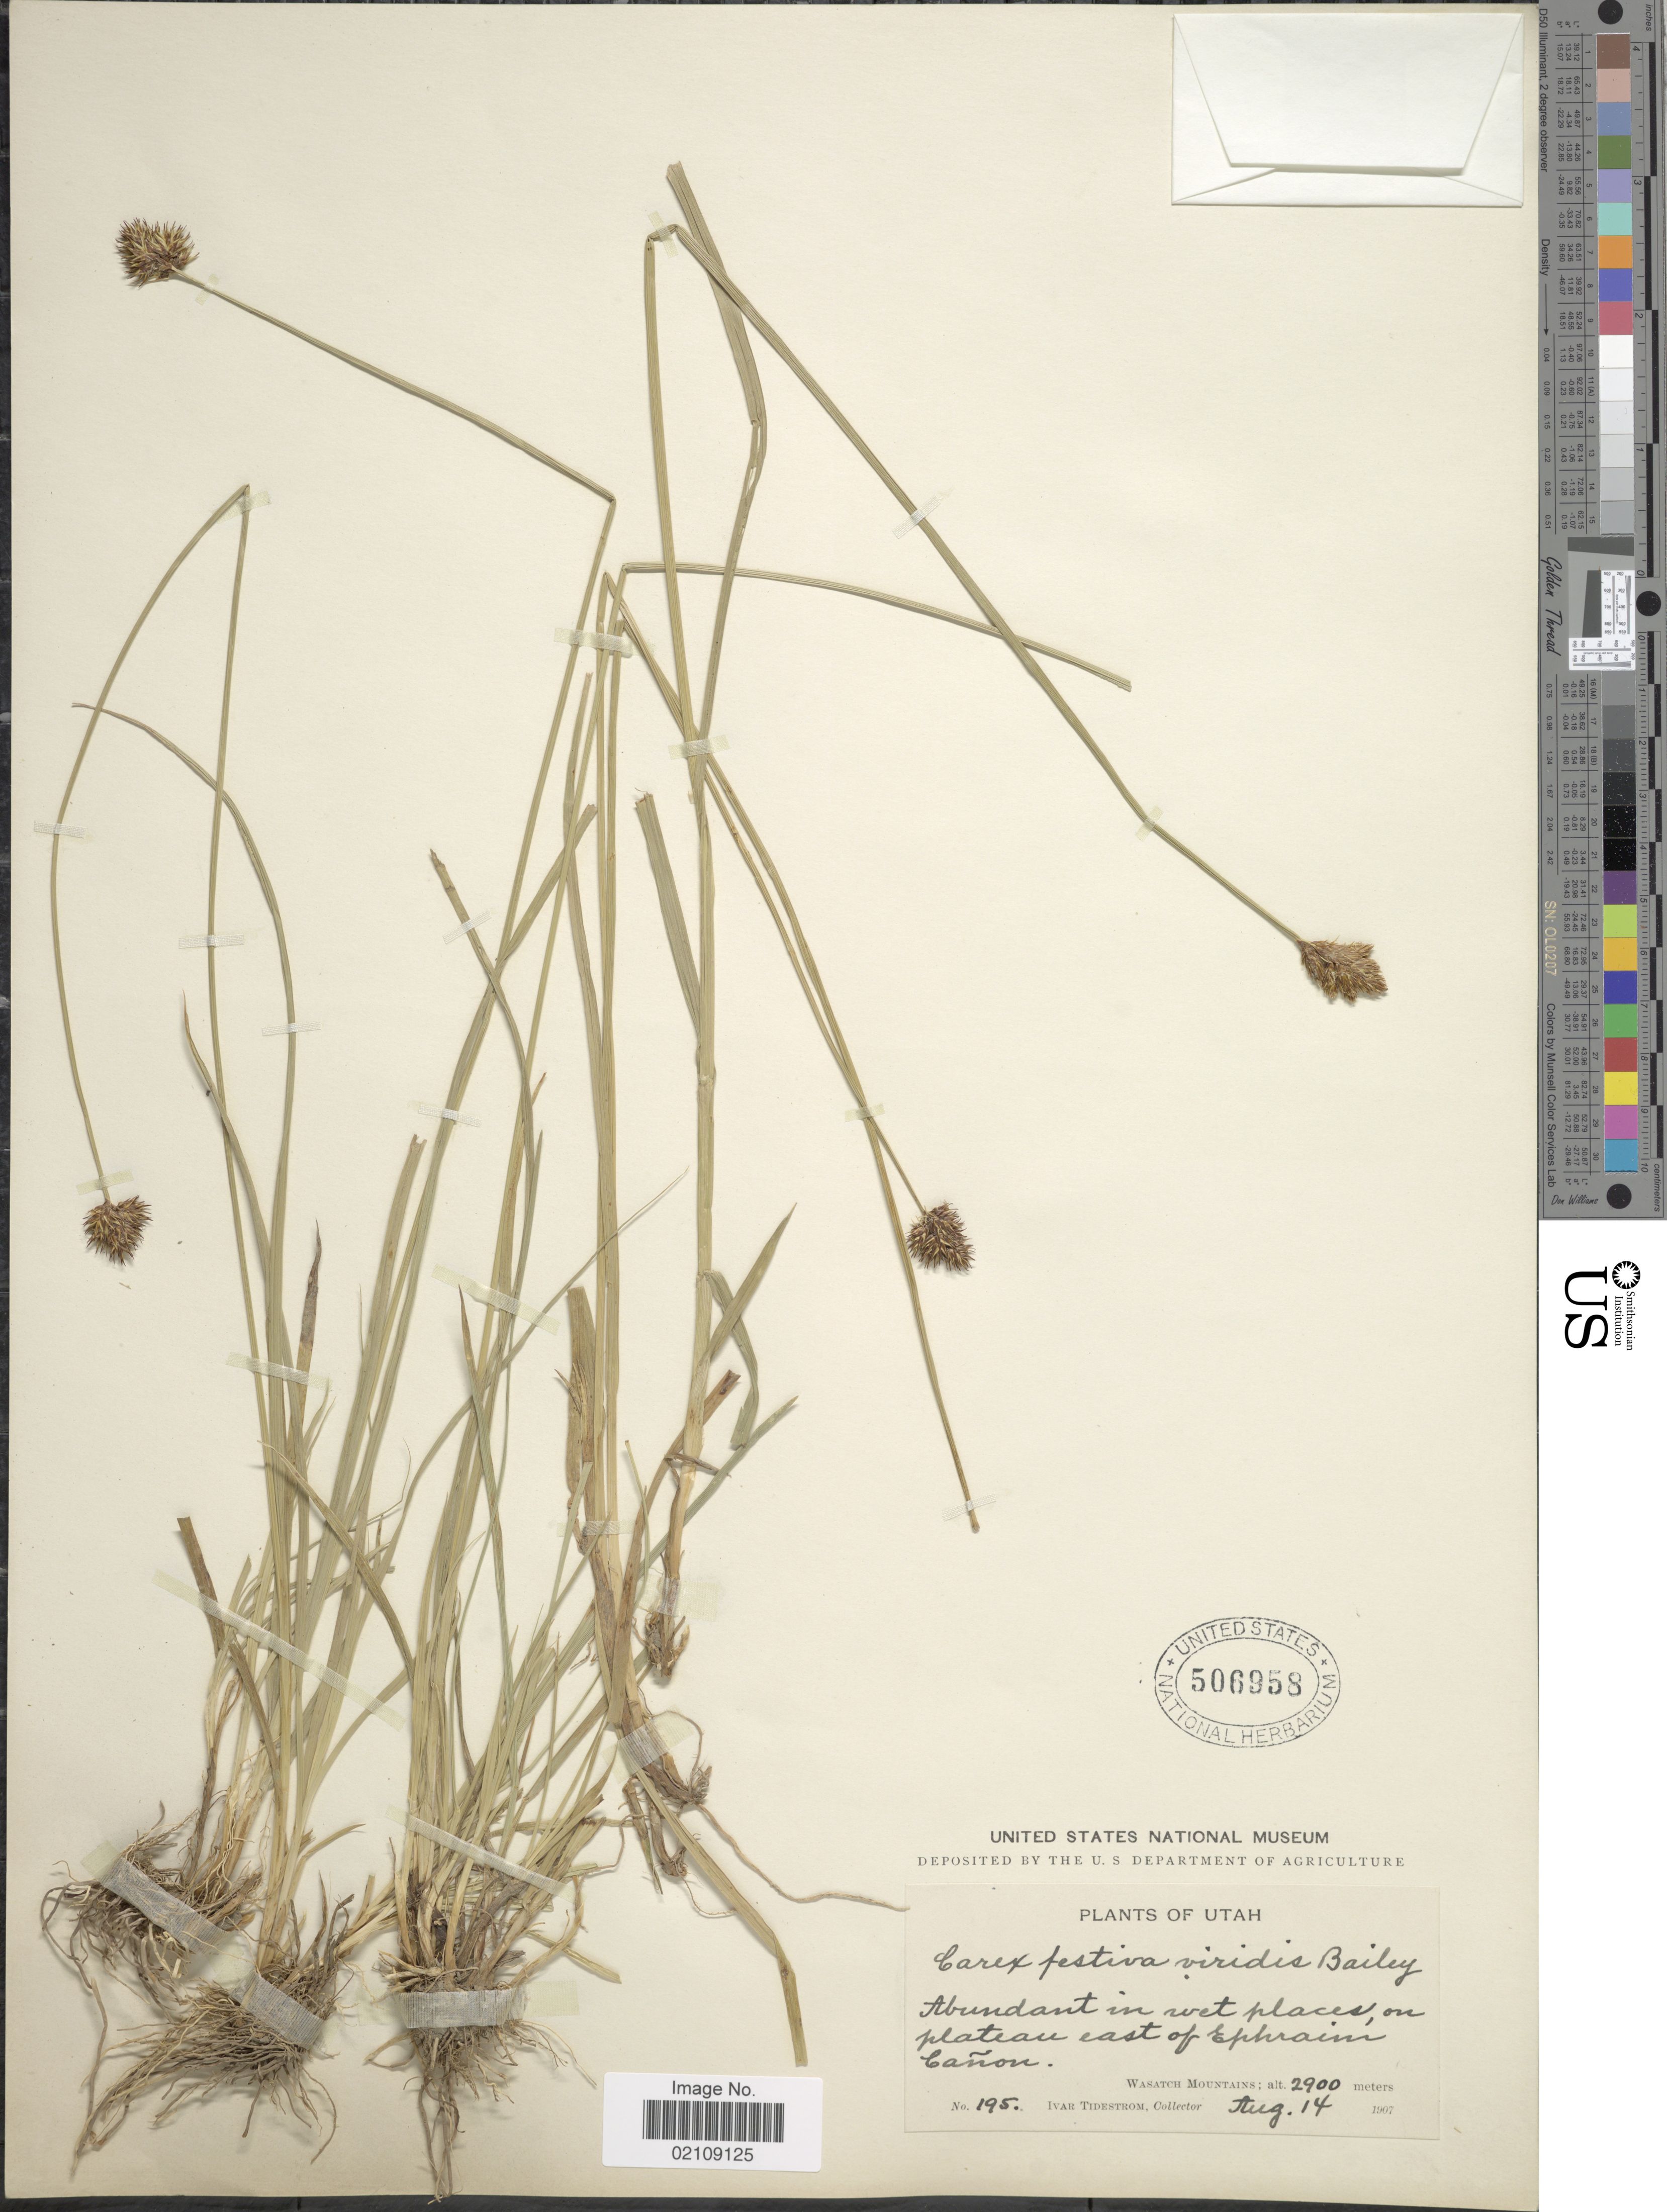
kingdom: Plantae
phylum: Tracheophyta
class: Liliopsida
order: Poales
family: Cyperaceae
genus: Carex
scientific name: Carex ebenea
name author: Rydb.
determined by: Strong, Mark T., (BOT), Smithsonian Institution - National Museum of Natural History (UNITED STATES)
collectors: I. F. Tidestrom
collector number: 195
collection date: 1907-08-14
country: United States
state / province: Utah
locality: On plateau east of Ephraim Cañon, Wasatch Mountains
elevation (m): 2900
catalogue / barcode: US 506958